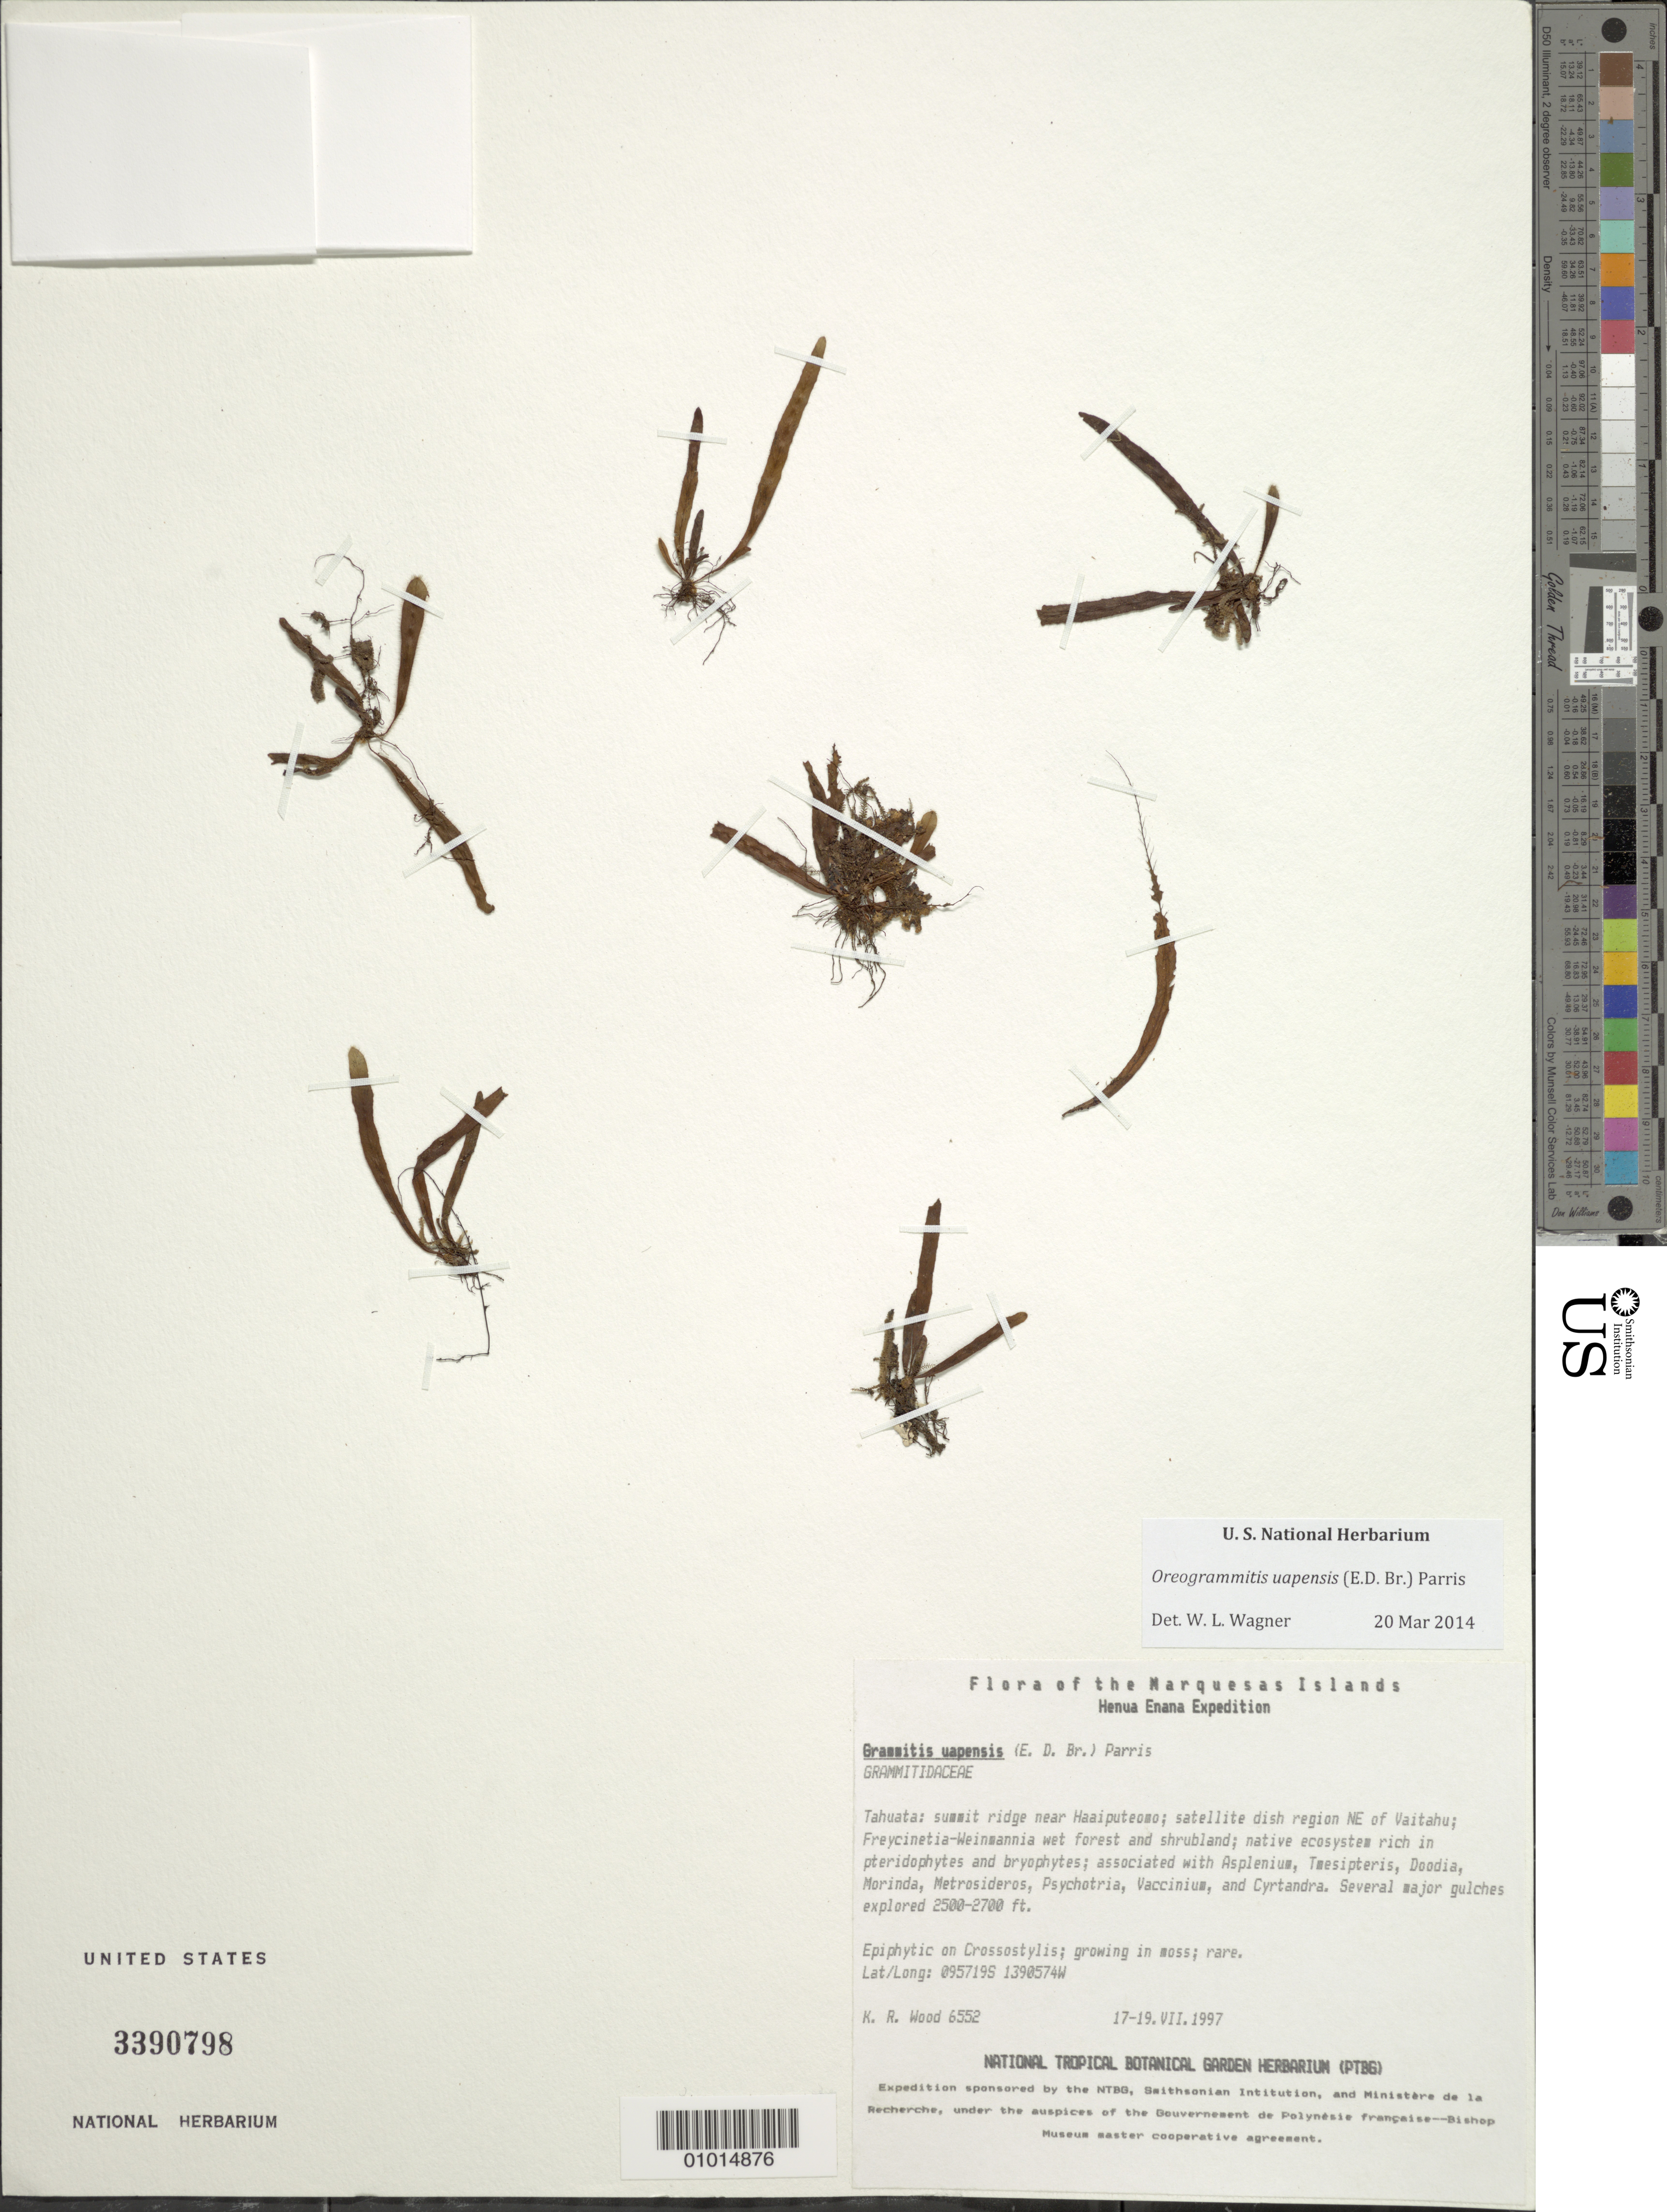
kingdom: Plantae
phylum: Tracheophyta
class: Polypodiopsida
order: Polypodiales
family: Polypodiaceae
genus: Oreogrammitis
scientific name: Oreogrammitis uapensis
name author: (E.D. Br.) Parris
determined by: Lorence, David H., (PTBG), National Tropical Botanical Garden (UNITED STATES)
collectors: K. R. Wood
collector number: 6552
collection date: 1997-07-17/1997-07-19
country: French Polynesia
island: Tahuata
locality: Summit ridge near Haaiputeomo, satellite dish region NE of Vaitahu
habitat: In Freycinetia - Weinmannia wet forest and shrubland; native ecosystem rich in pteridophtes and bryophytes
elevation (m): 762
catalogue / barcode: US 3390798